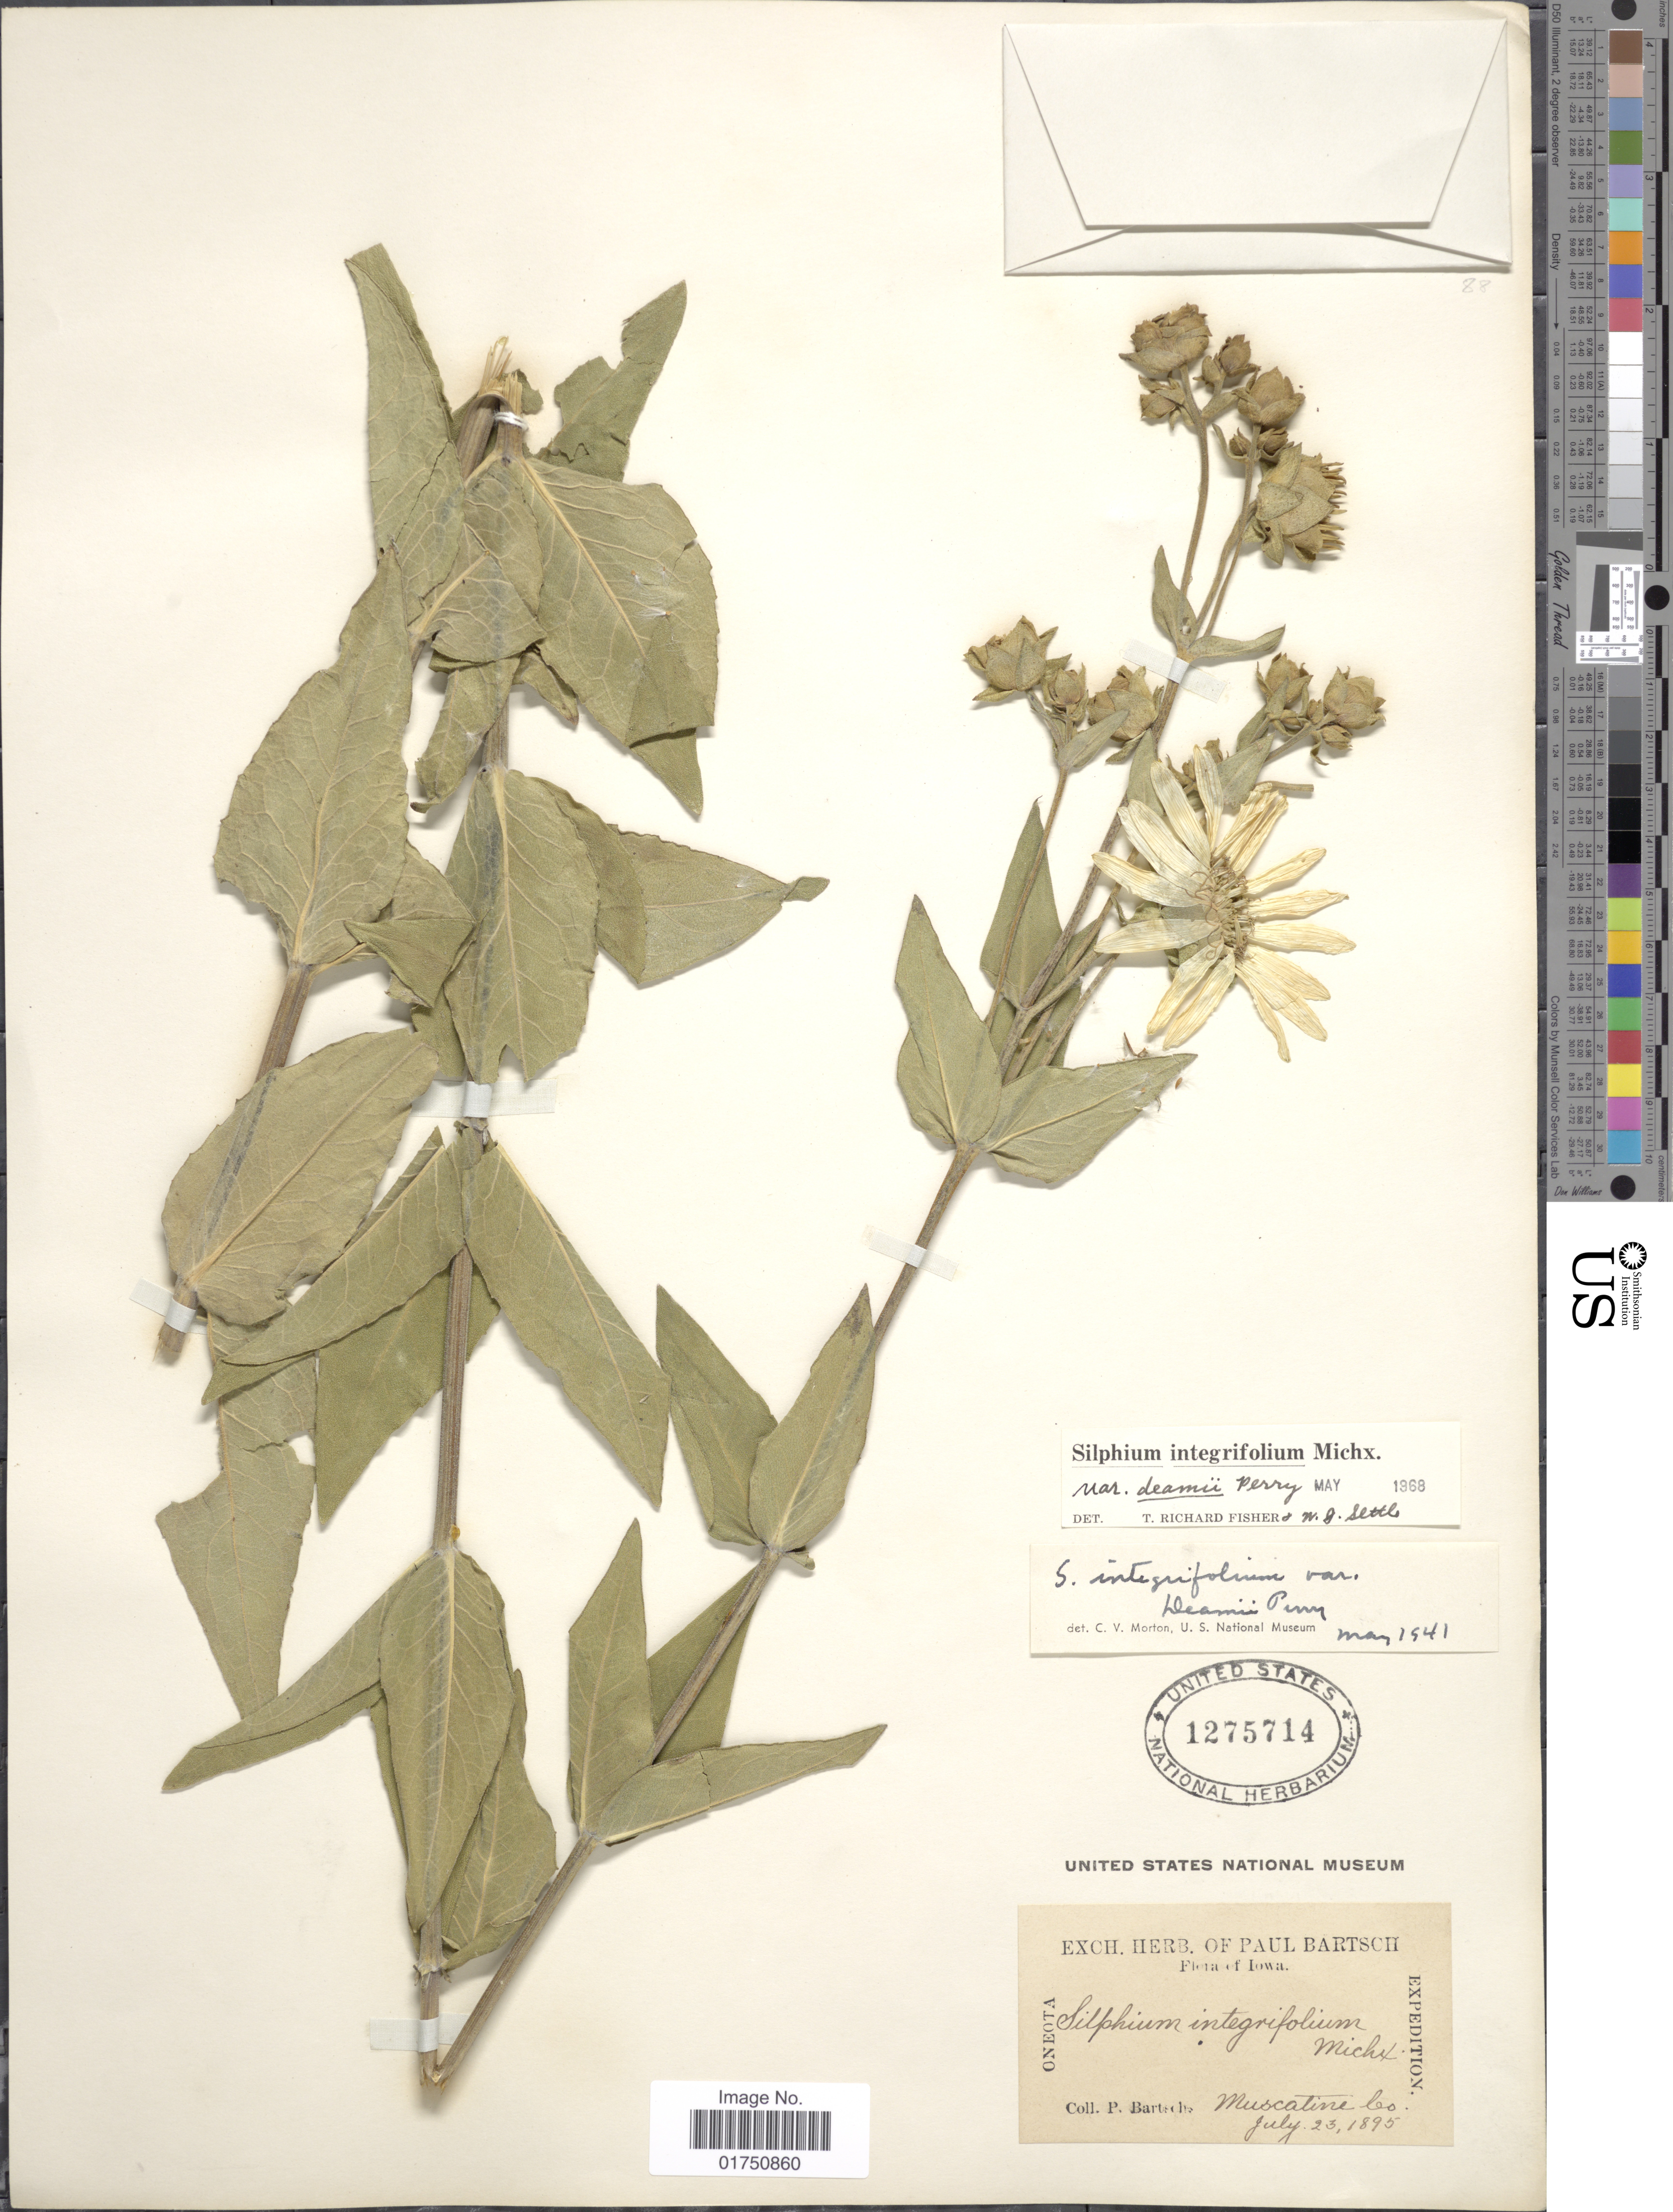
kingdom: Plantae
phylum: Tracheophyta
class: Magnoliopsida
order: Asterales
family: Asteraceae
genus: Silphium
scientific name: Silphium integrifolium var. deamii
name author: L.M. Perry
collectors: P. Bartsch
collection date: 1895-07-23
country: United States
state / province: Iowa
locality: Muscatine Co.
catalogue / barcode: US 1275714